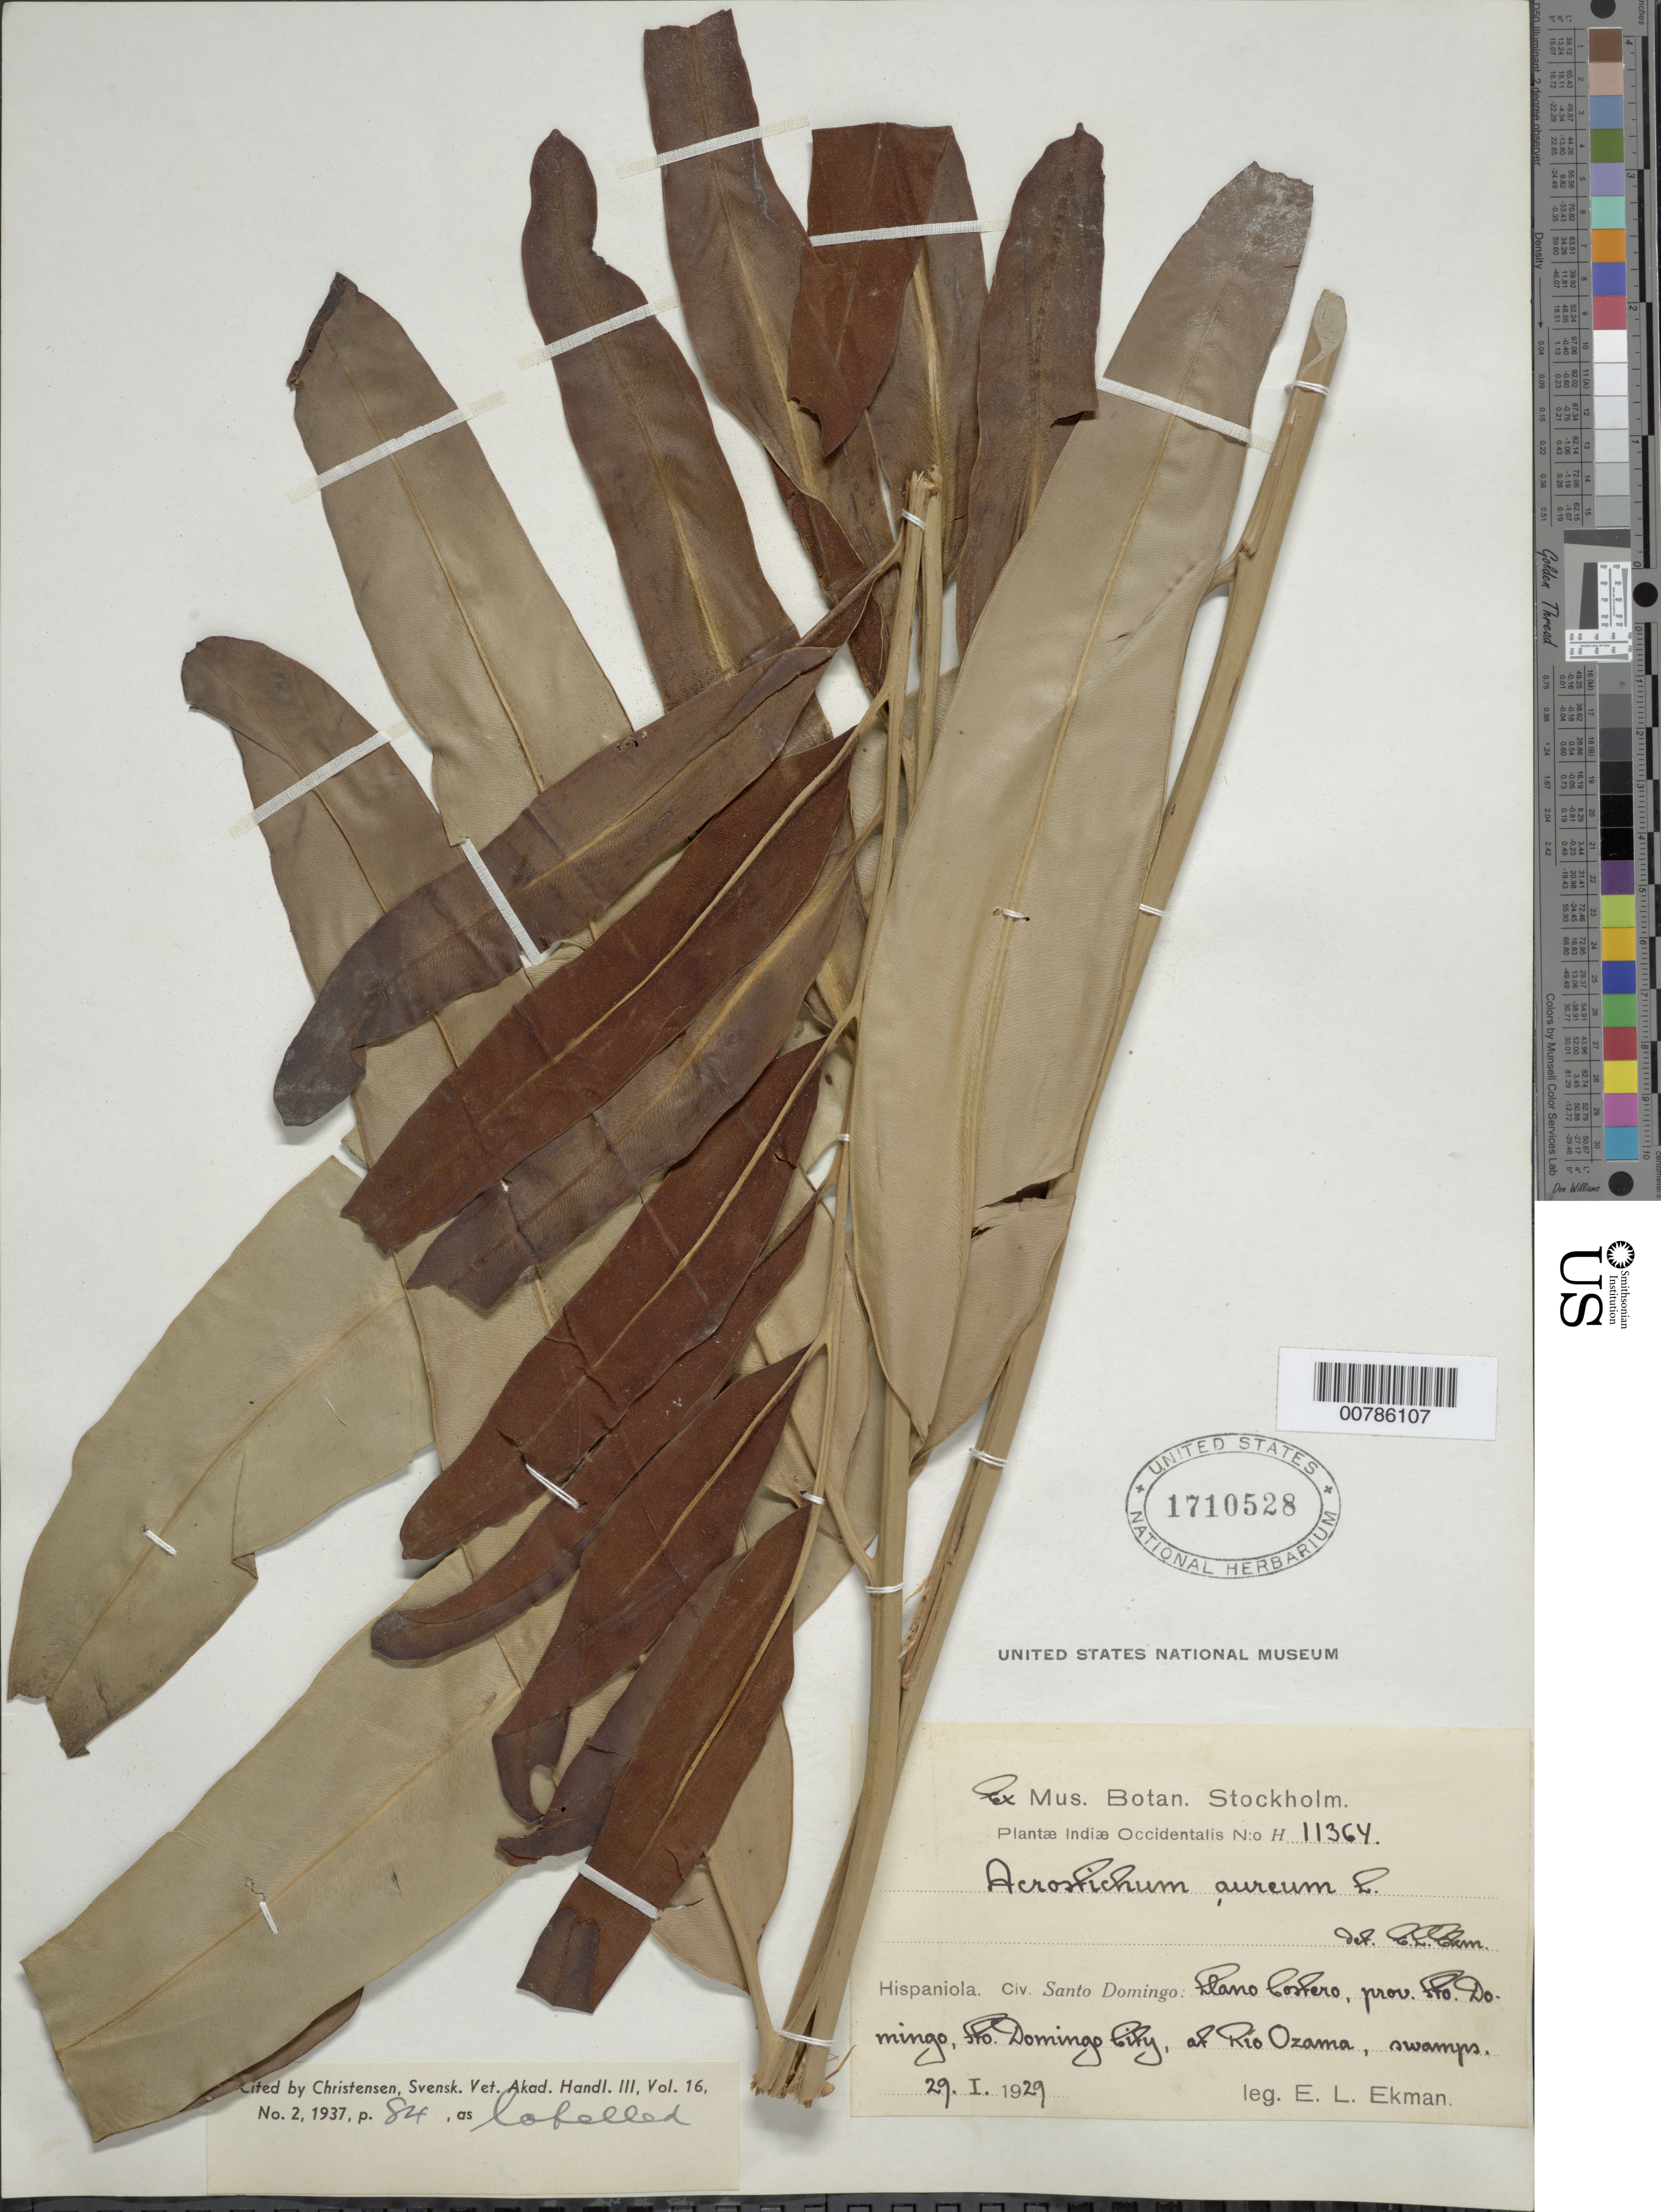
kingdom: Plantae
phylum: Tracheophyta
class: Polypodiopsida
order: Polypodiales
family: Pteridaceae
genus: Acrostichum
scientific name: Acrostichum aureum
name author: L.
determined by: Christensen, C. F. A.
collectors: E. L. Ekman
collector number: H 11364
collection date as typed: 29 Jan 1929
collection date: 1929-01-29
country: Dominican Republic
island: Hispaniola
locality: Llano Costero, Sto. Domingo City, at Río Ozama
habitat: Swamps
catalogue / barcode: US 1710528